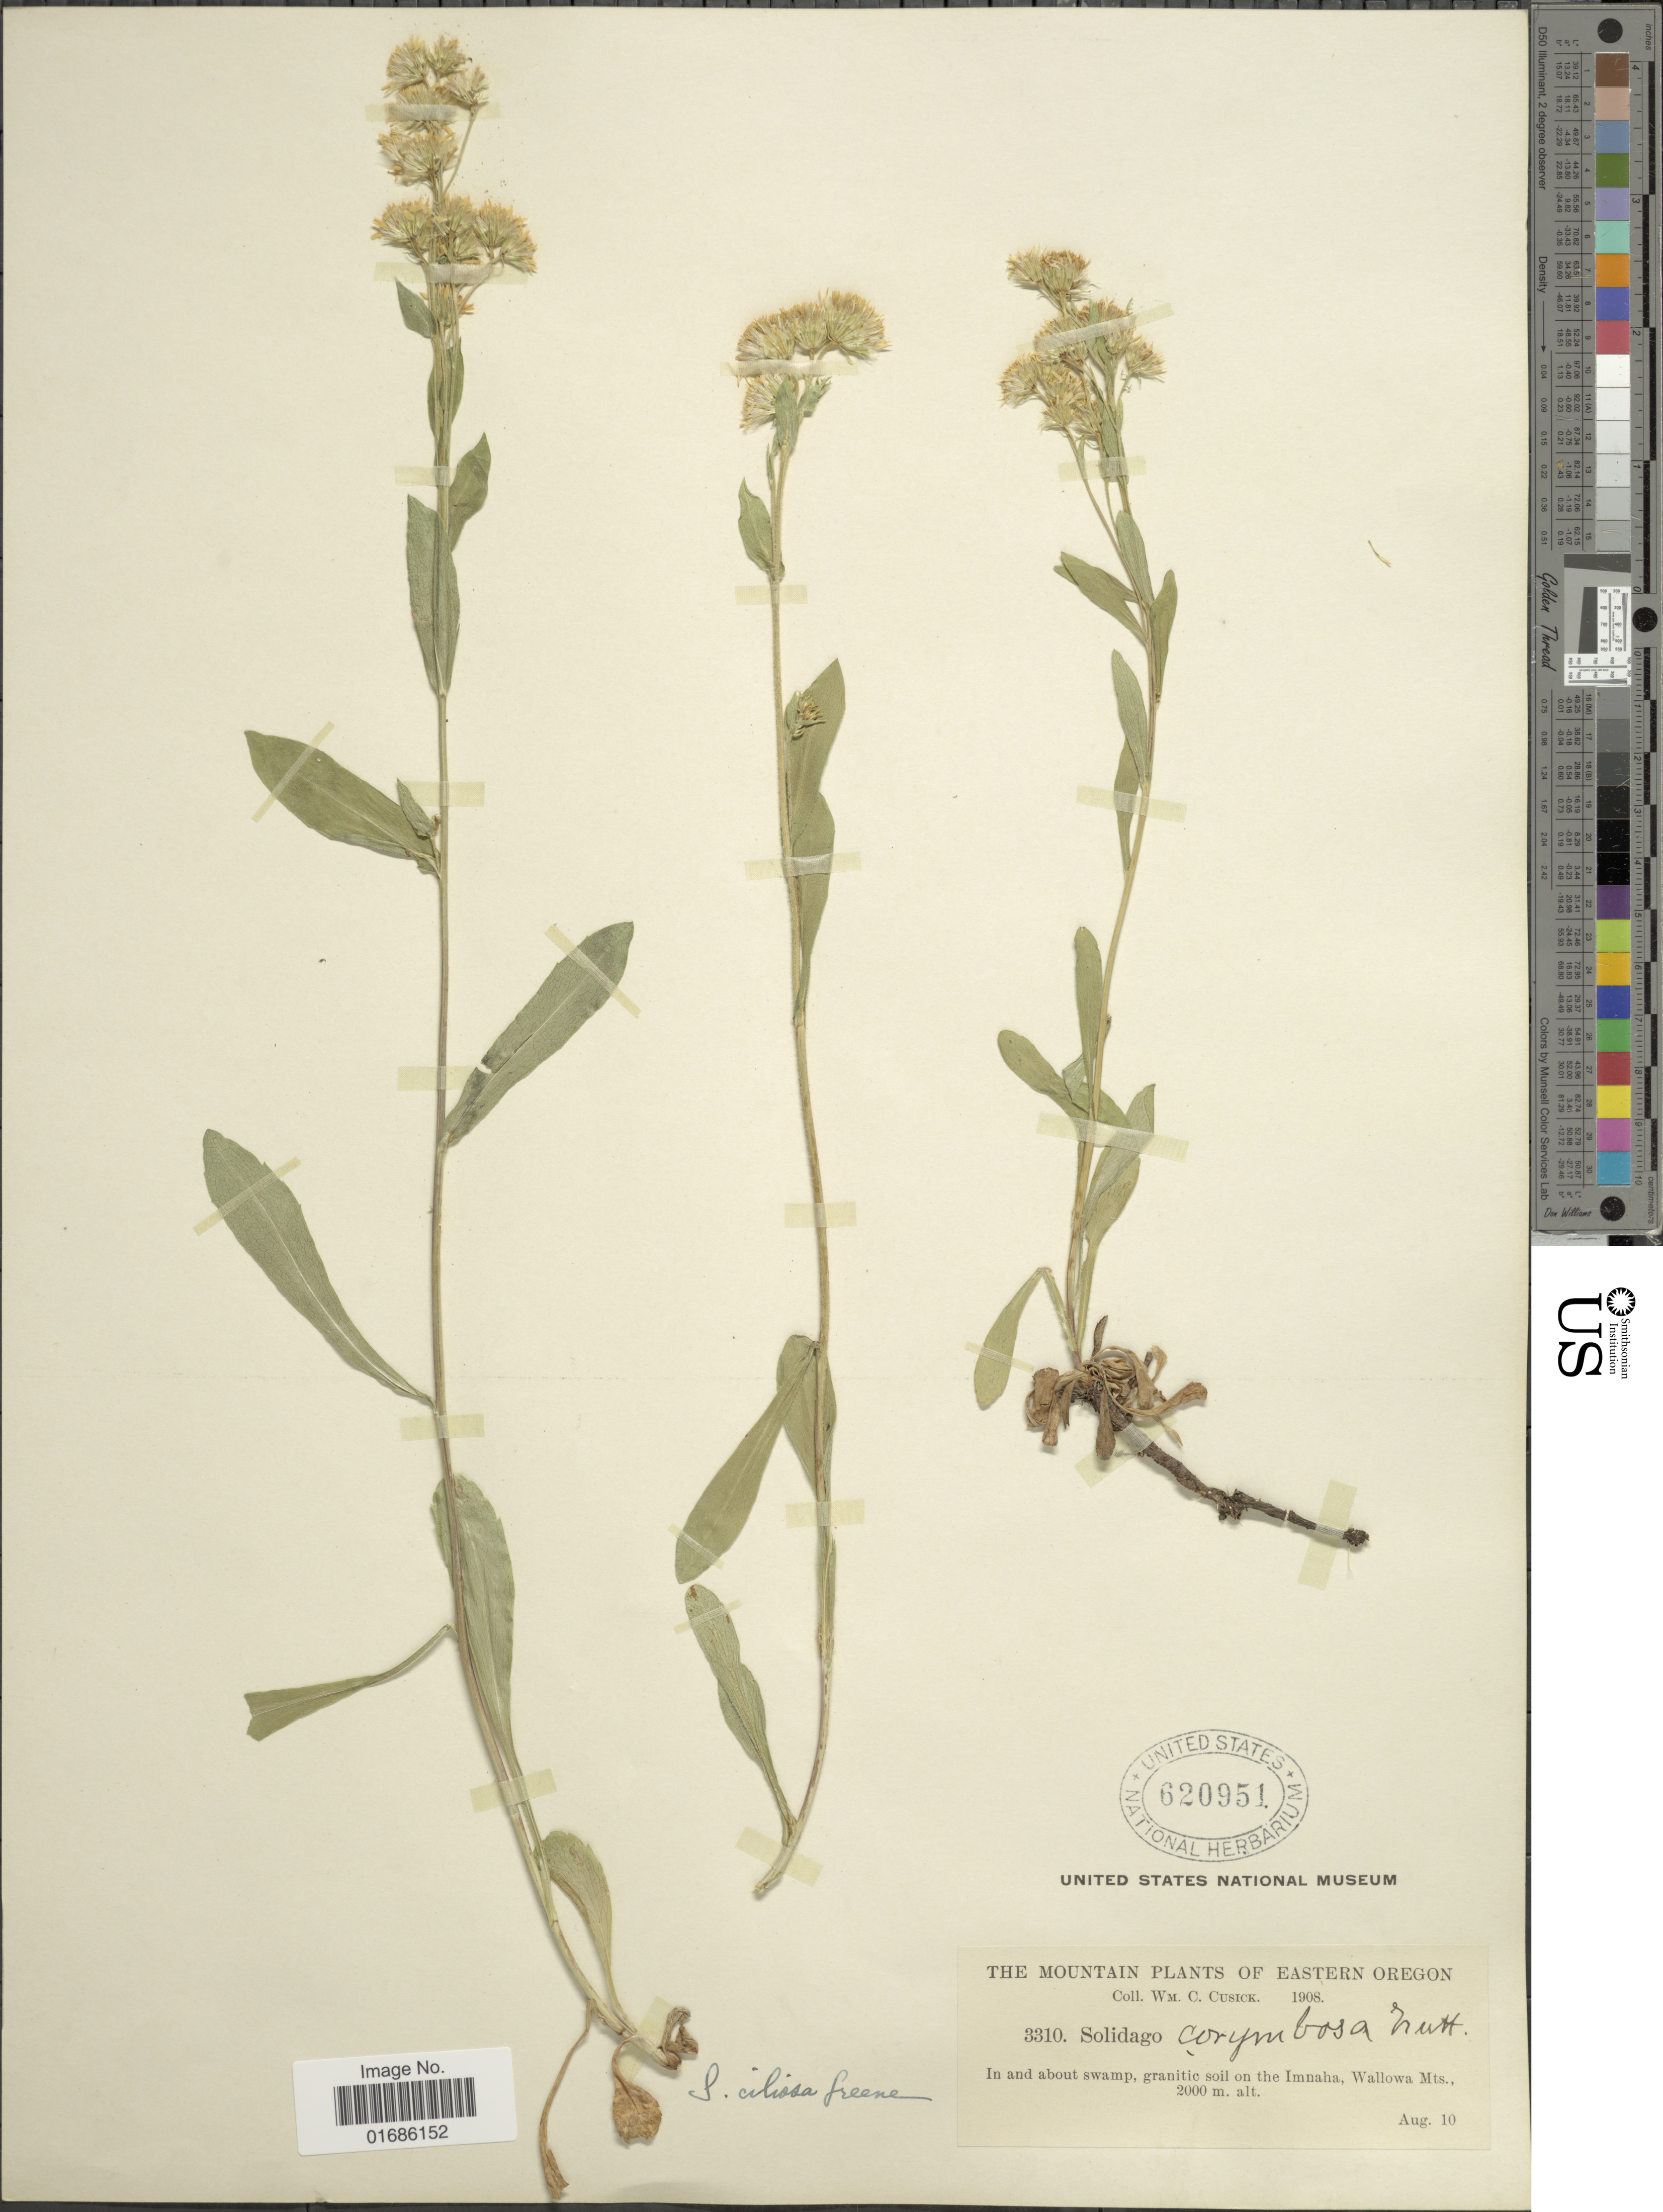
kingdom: Plantae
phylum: Tracheophyta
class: Magnoliopsida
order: Asterales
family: Asteraceae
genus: Solidago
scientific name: Solidago ciliosa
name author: Greene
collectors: W. C. Cusick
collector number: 3310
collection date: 1908-08-10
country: United States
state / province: Oregon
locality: Mountain plants of Eastern Oregon, in and about swamp, granatic soil on the Imnaha, Wallowa Mts.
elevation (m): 2000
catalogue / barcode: US 620951